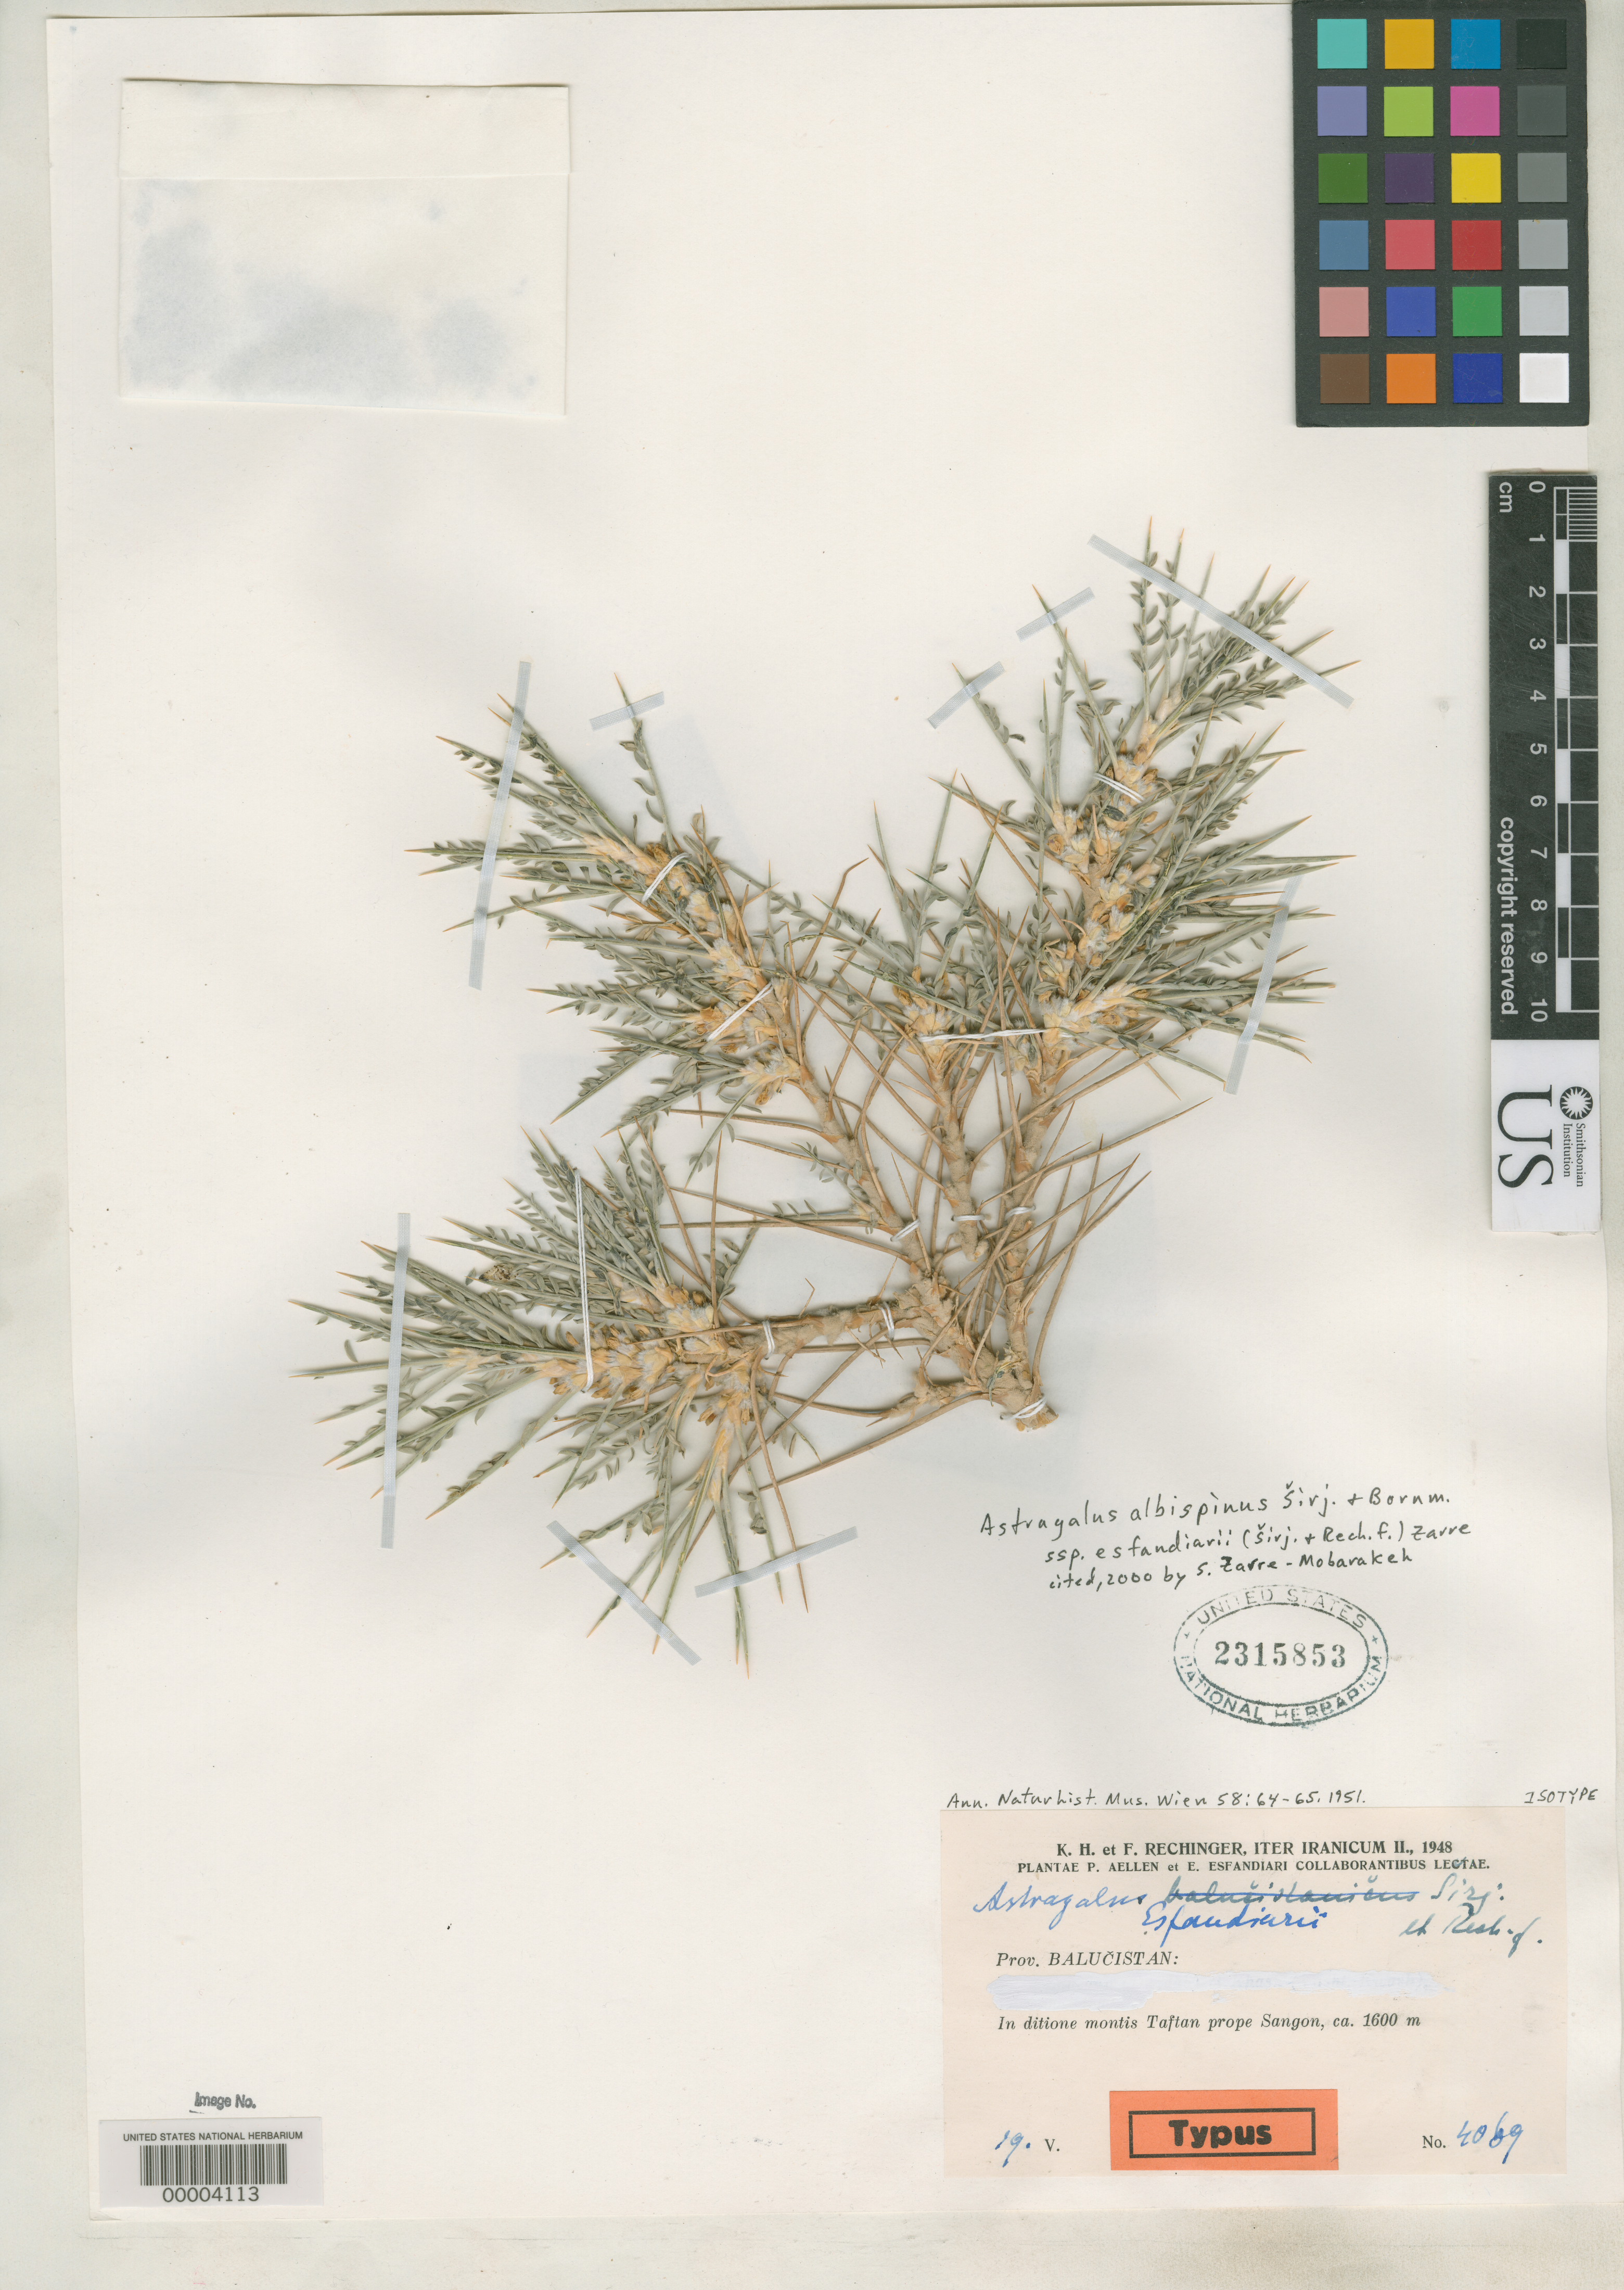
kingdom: Plantae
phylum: Tracheophyta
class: Magnoliopsida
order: Fabales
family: Fabaceae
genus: Astragalus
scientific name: Astragalus esfandiarii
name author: Širj. & Rech. f.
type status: Isotype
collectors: K. H. Rechinger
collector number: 4069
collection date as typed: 19 May 1948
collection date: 1948-05-19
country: Iran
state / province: Kerman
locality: Baluchistan province, montis Taftan prope Sangon.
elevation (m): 1600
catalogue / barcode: US 2315853